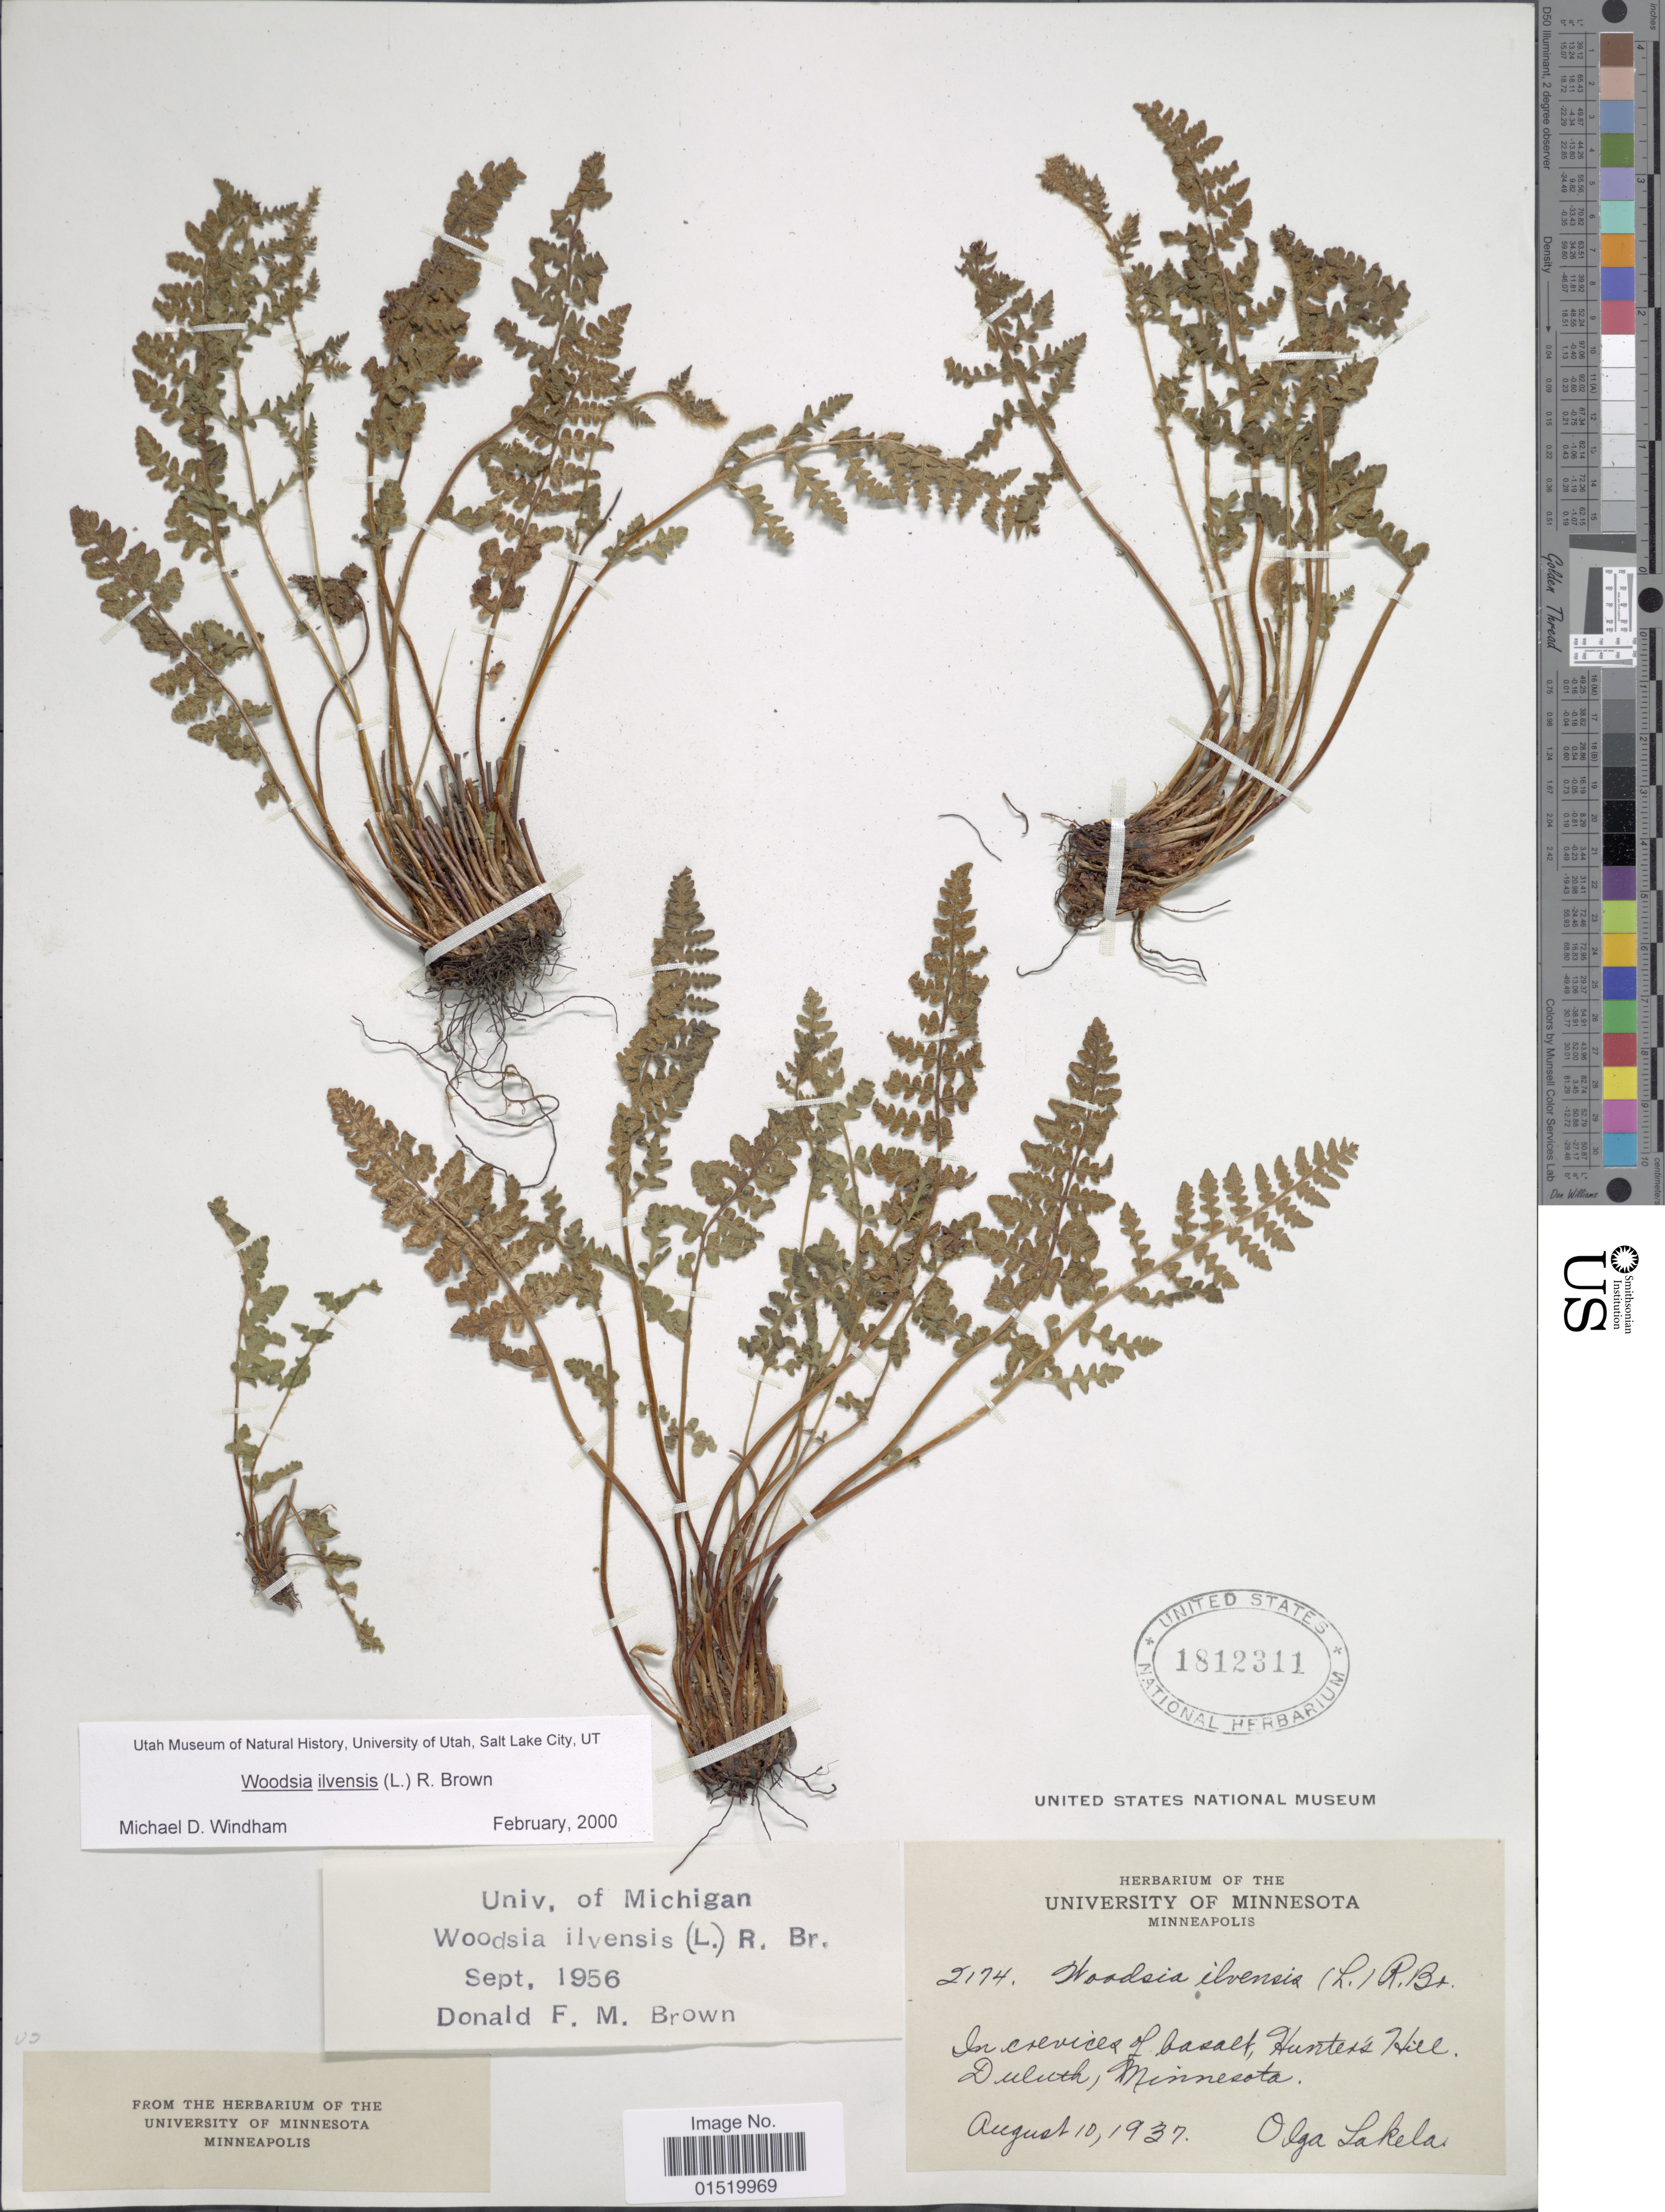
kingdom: Plantae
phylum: Tracheophyta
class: Polypodiopsida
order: Polypodiales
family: Woodsiaceae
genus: Woodsia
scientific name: Woodsia ilvensis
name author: (L.) R. Br.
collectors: O. K. Lakela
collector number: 2174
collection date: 1937-08-10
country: United States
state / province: Minnesota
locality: In crevices of basalt, Hunster's Hill, Duluth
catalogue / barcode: US 1812311